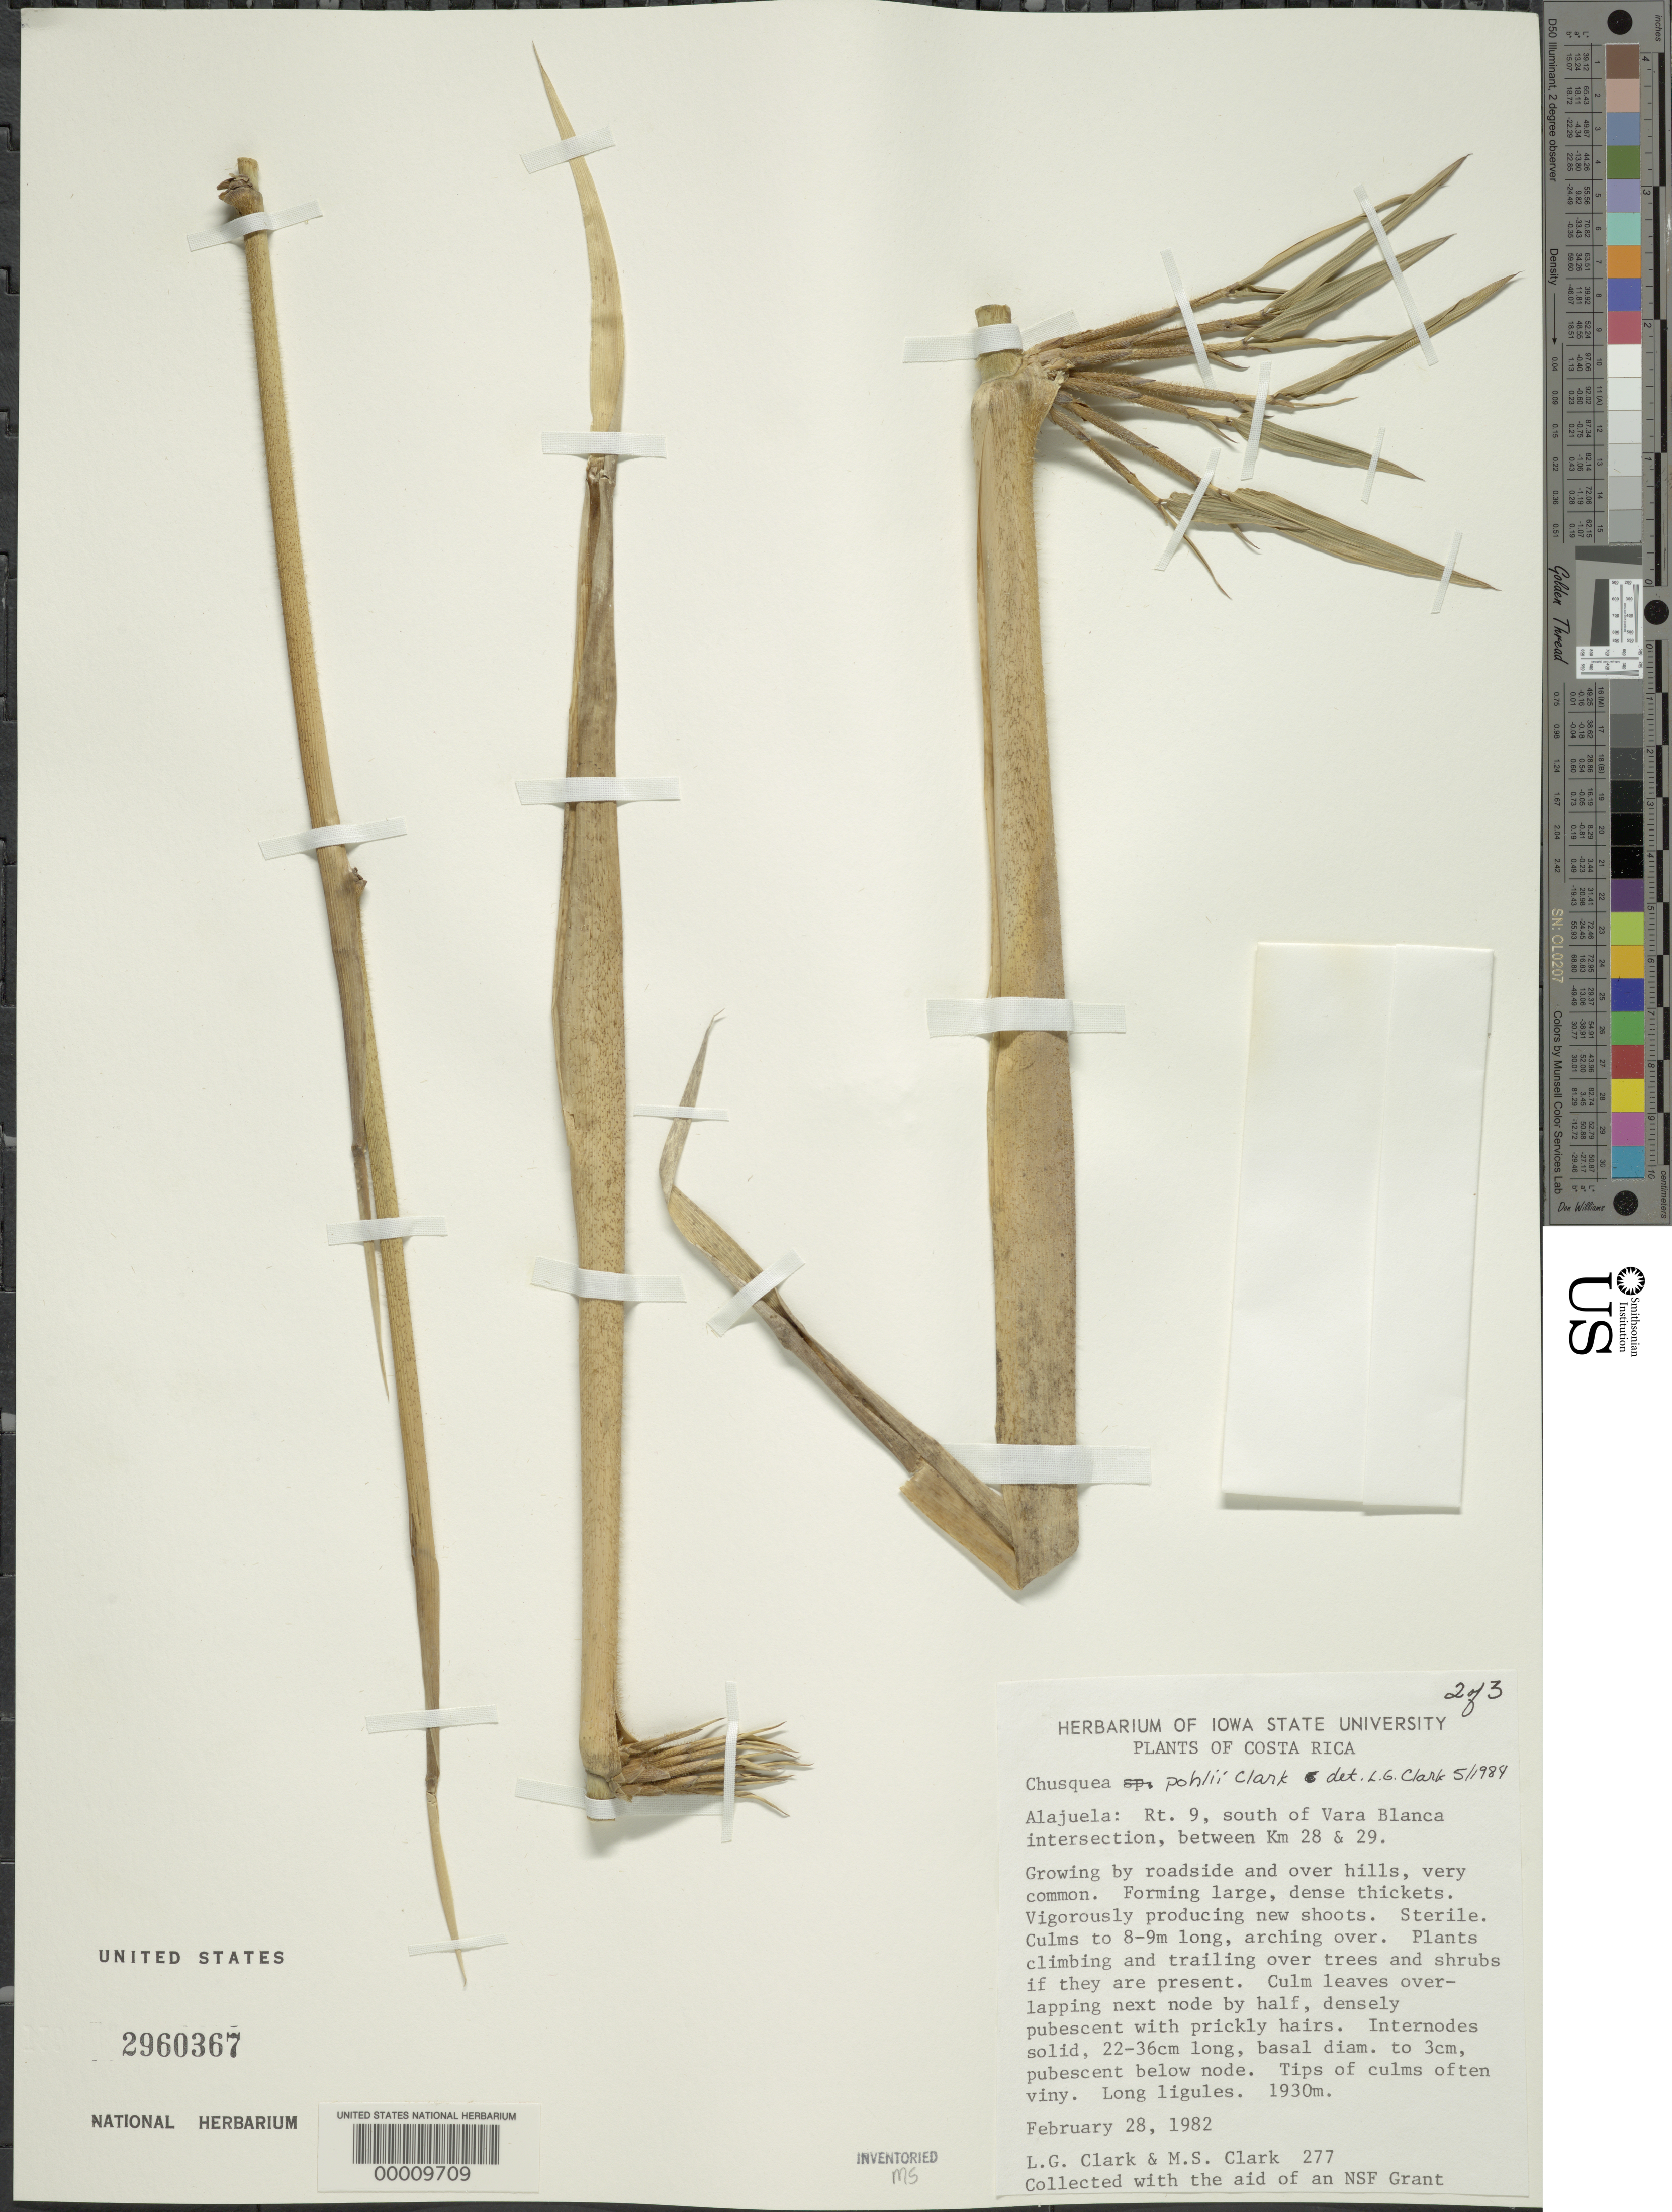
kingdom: Plantae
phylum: Tracheophyta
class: Liliopsida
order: Poales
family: Poaceae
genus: Chusquea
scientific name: Chusquea pohlii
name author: L.G. Clark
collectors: L. G. Clark & M. S. Clark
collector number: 277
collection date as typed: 28 Feb 1982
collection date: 1982-02-28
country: Costa Rica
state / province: Alajuela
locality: Vara Blanca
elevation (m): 1930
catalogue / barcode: US 2960367